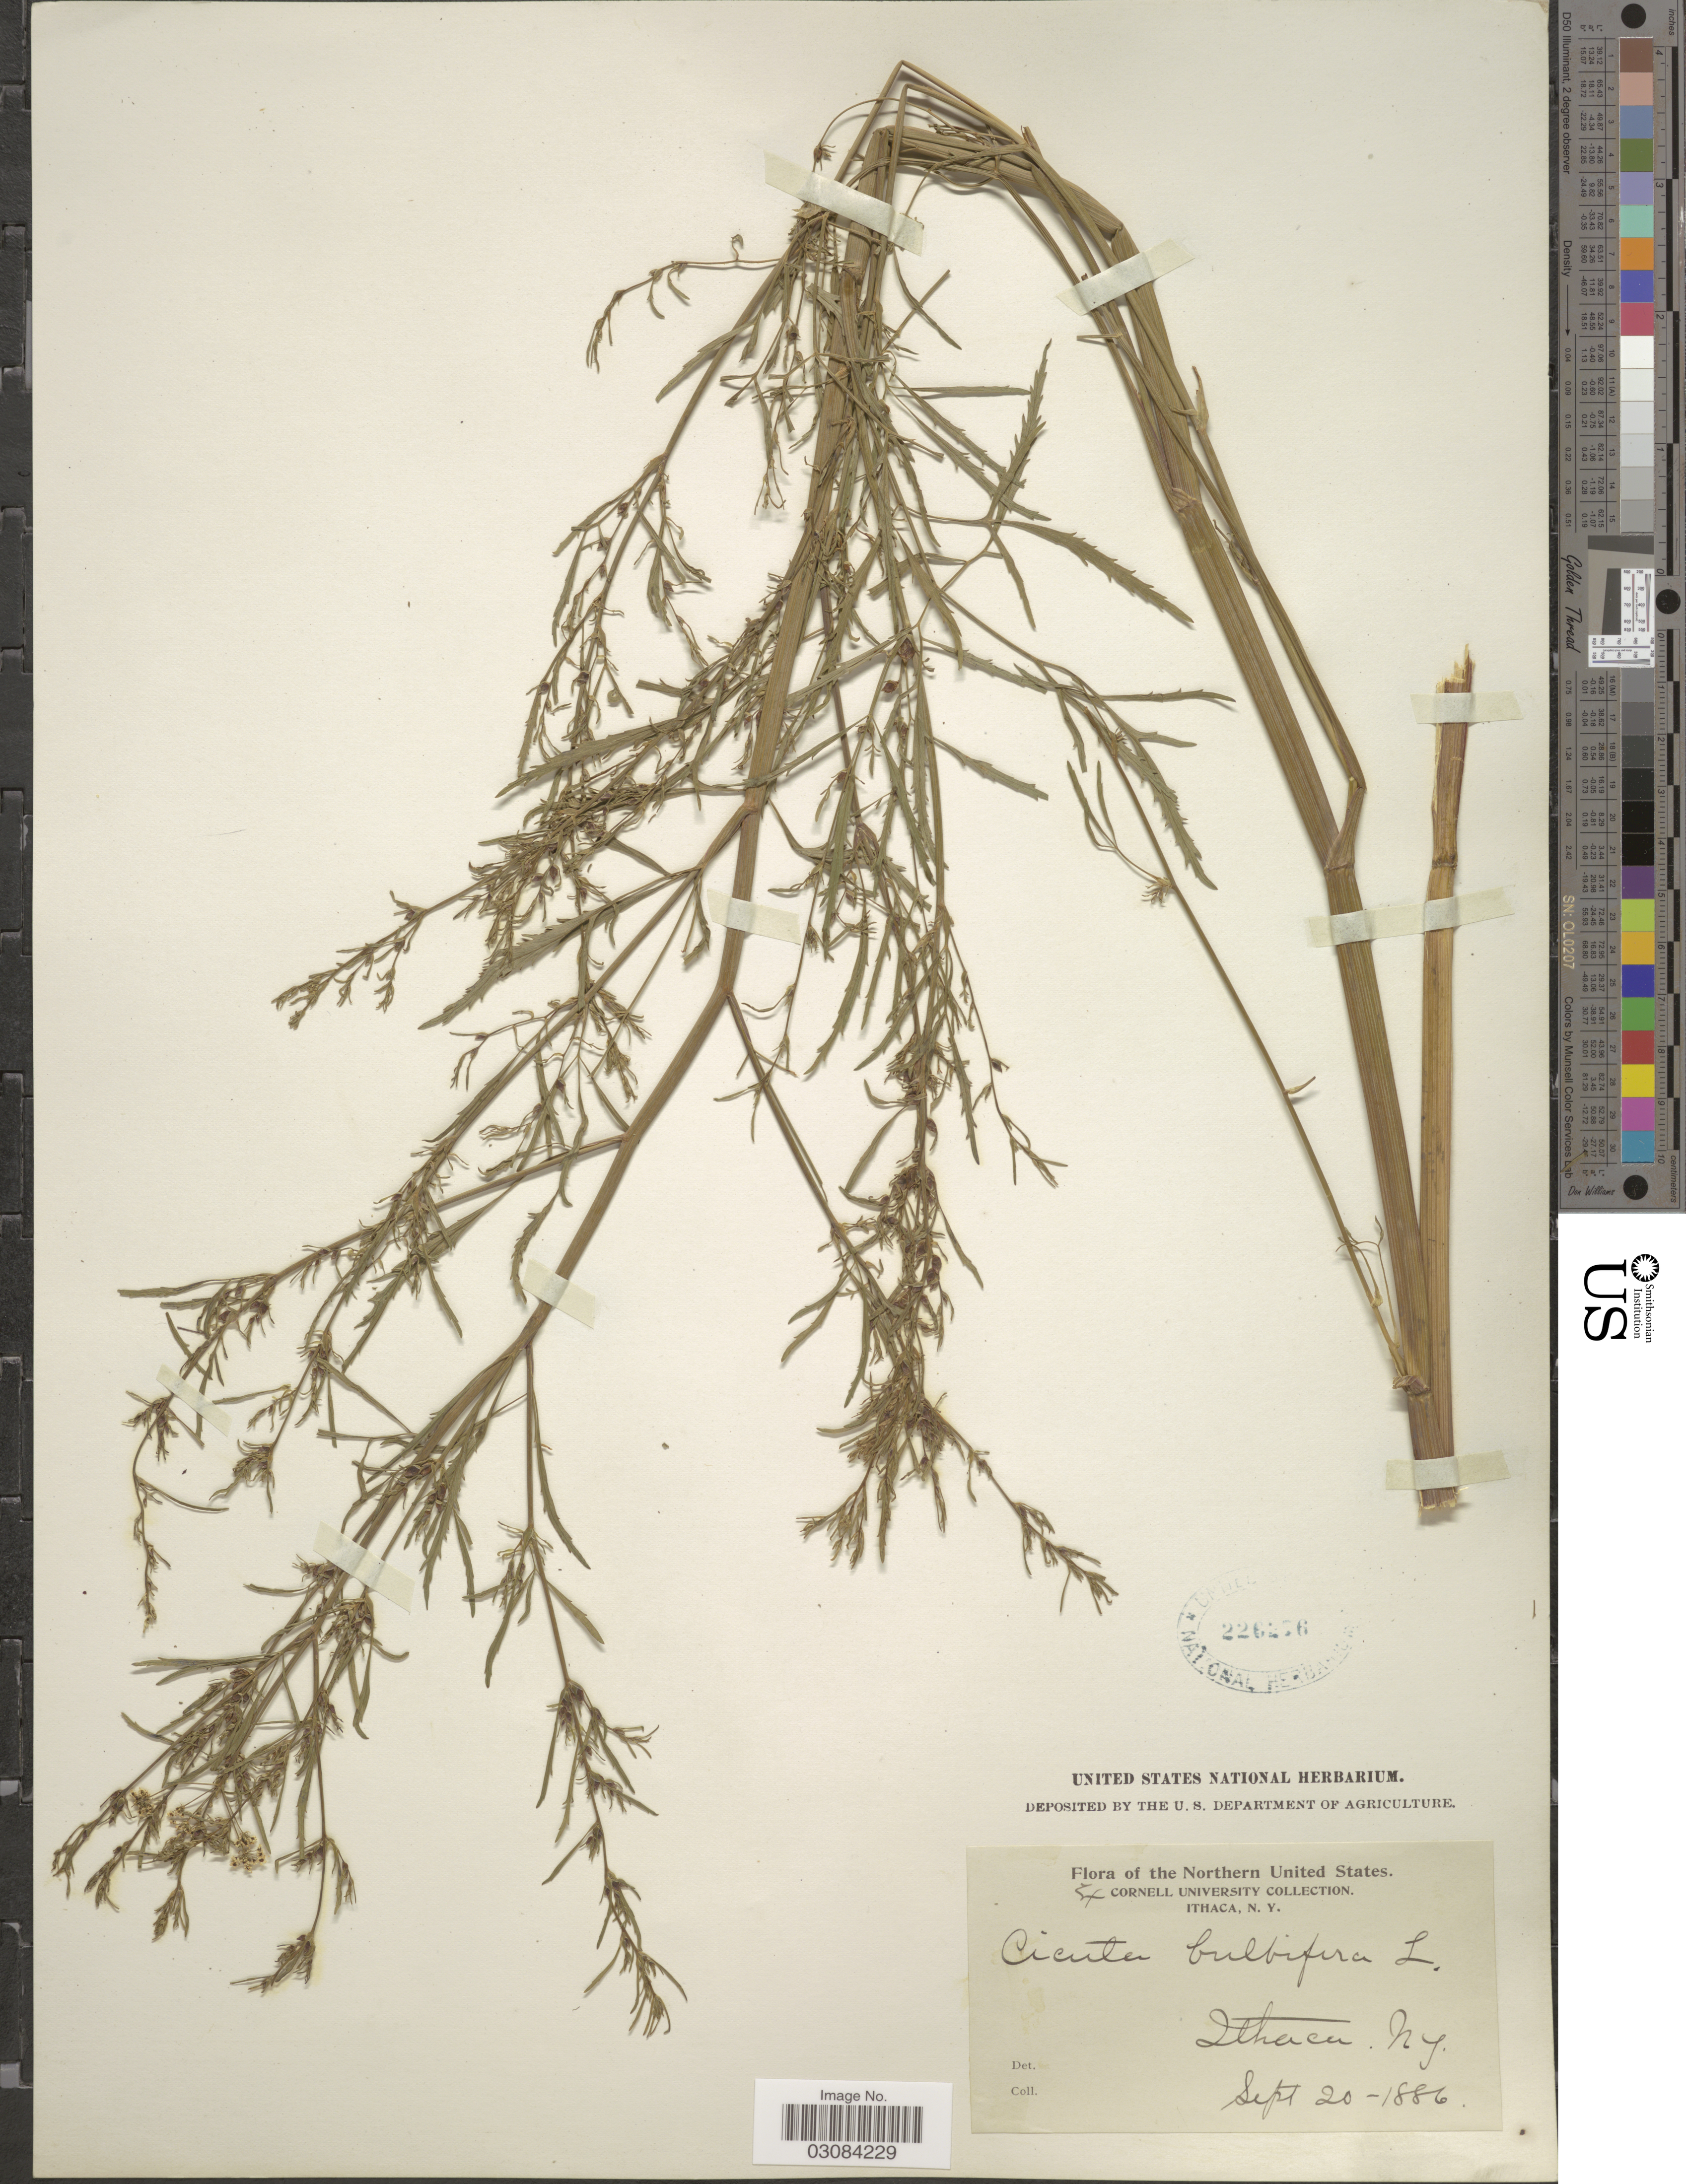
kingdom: Plantae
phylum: Tracheophyta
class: Magnoliopsida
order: Apiales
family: Apiaceae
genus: Cicuta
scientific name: Cicuta bulbifera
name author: L.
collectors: Cornell University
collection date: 1886-09-20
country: United States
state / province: New York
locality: Ithaca.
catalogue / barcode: US 226276